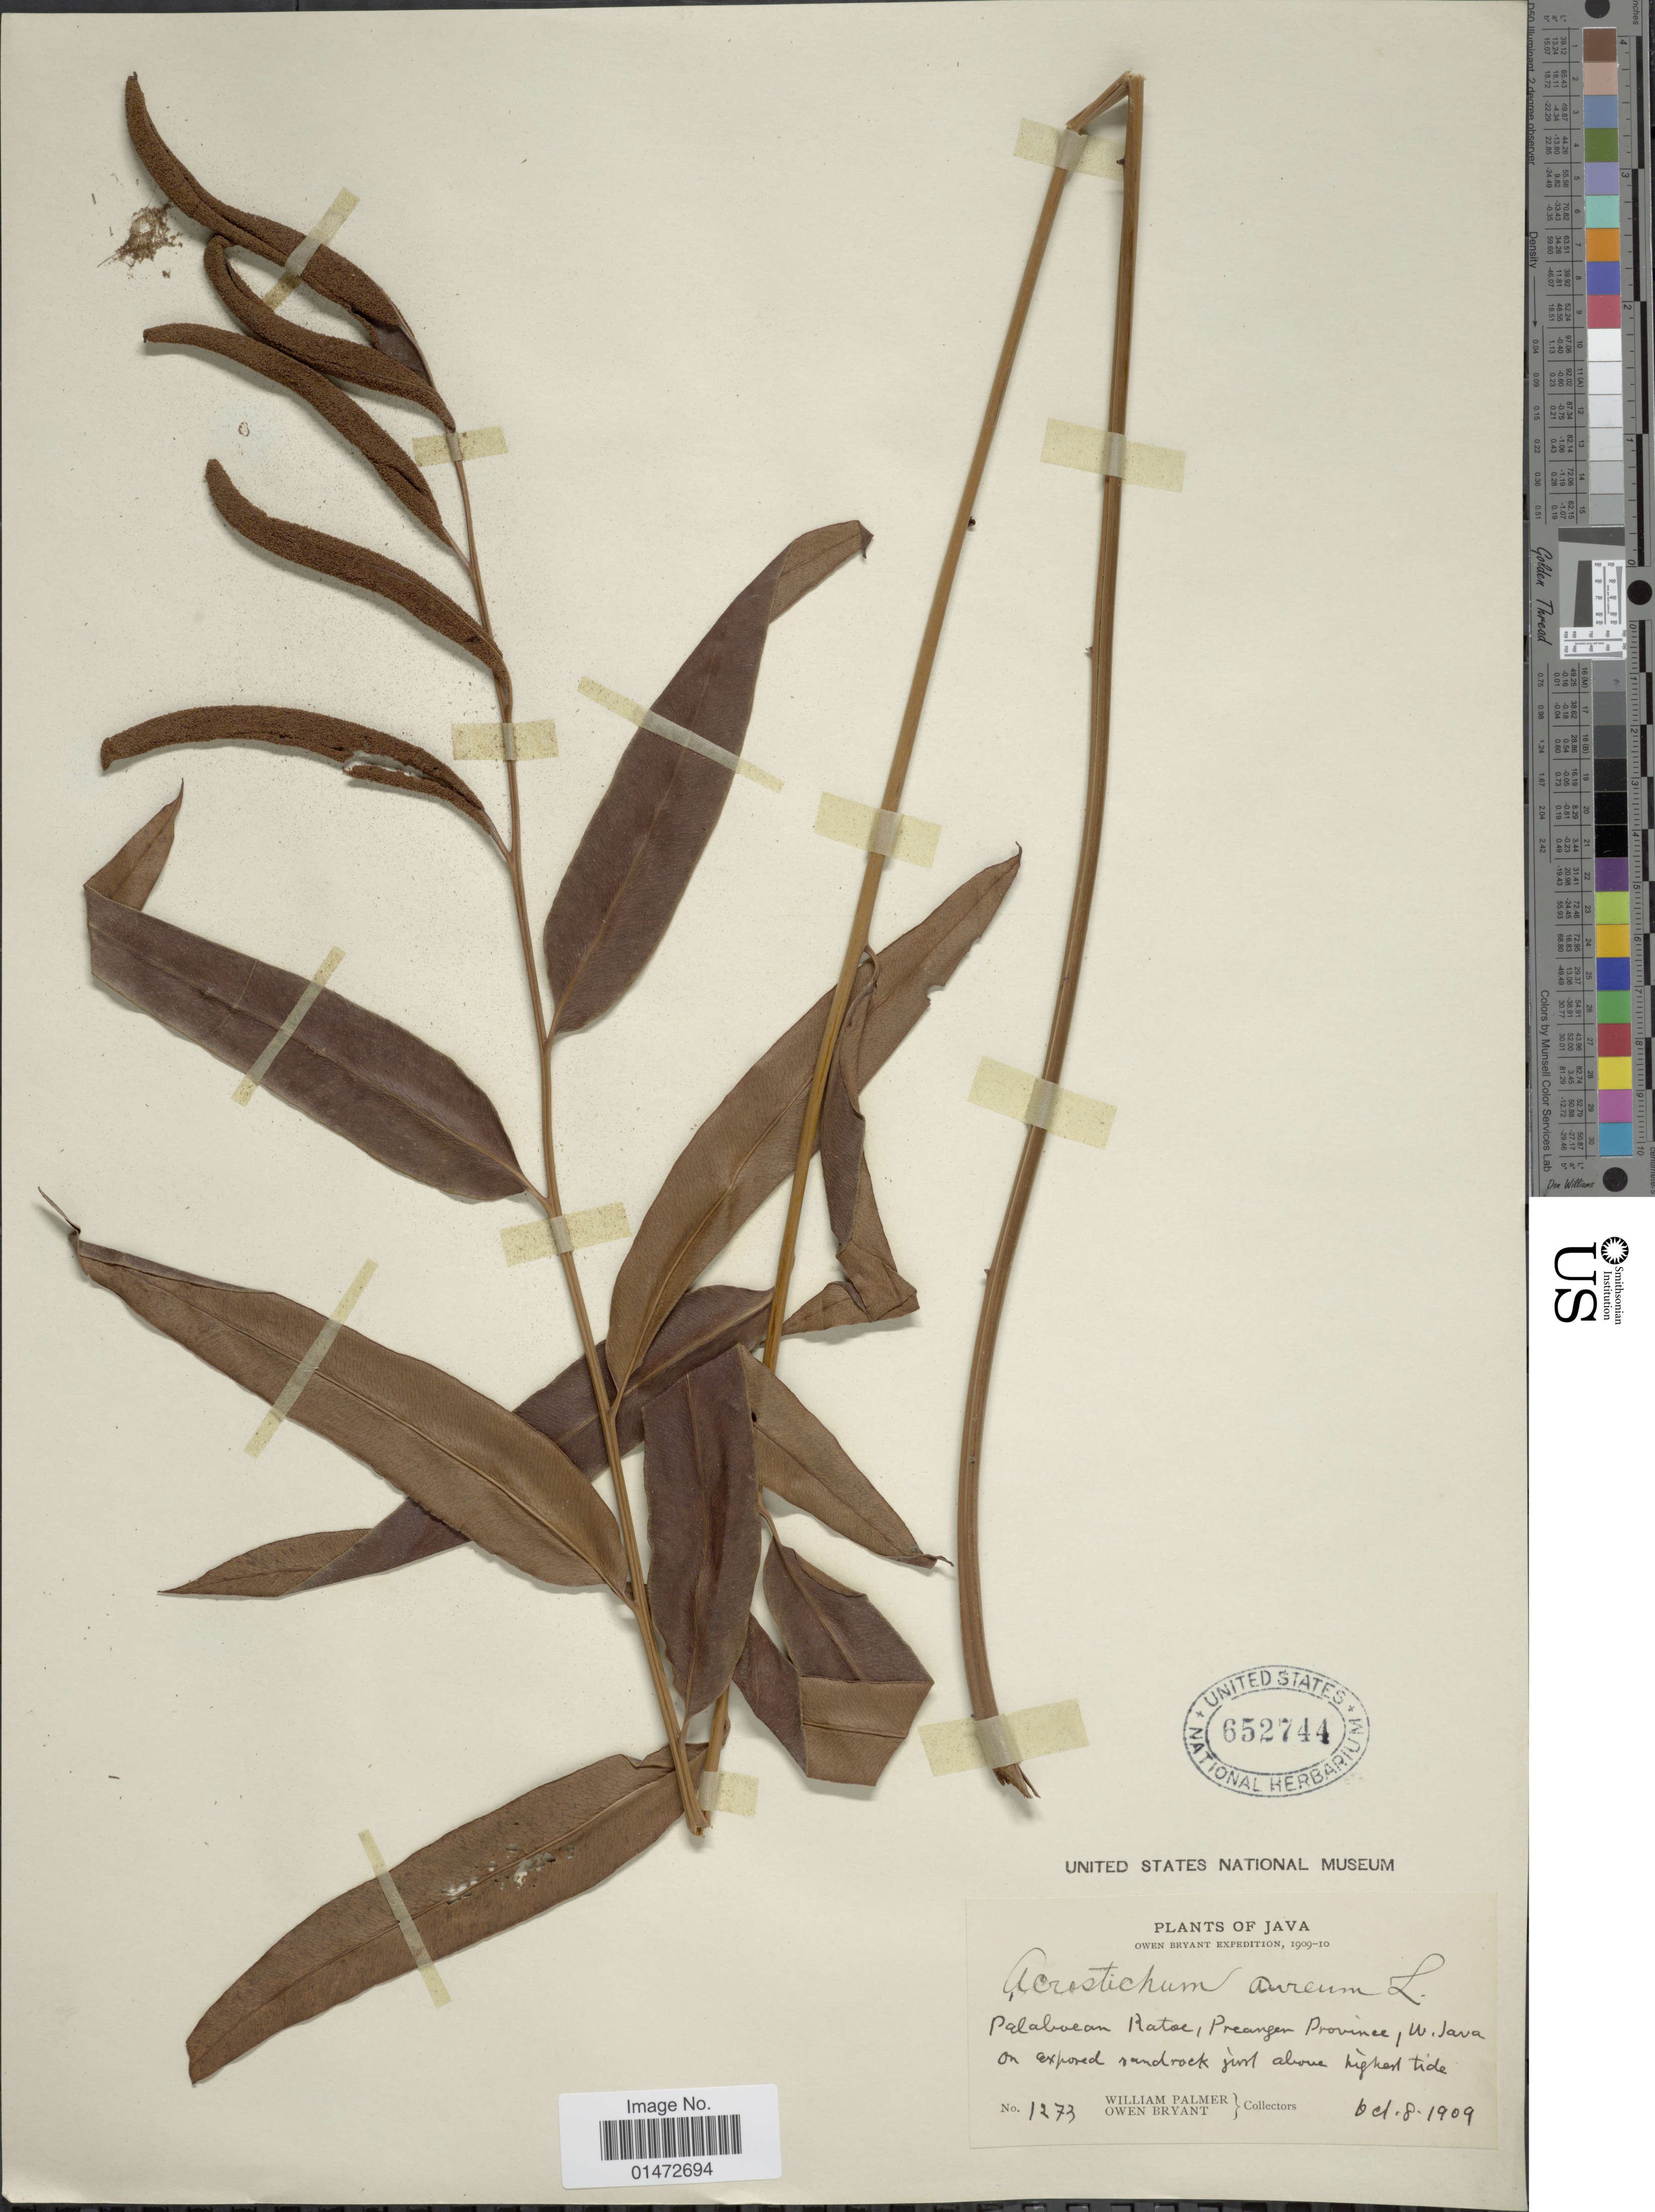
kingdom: Plantae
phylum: Tracheophyta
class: Polypodiopsida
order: Polypodiales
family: Pteridaceae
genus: Acrostichum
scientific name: Acrostichum aureum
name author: L.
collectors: W. Palmer & O. Bryant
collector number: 1273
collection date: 1909-10-08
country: Indonesia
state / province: Java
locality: Palaboean Ratoe, Preanger Province, W. Java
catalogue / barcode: US 652744